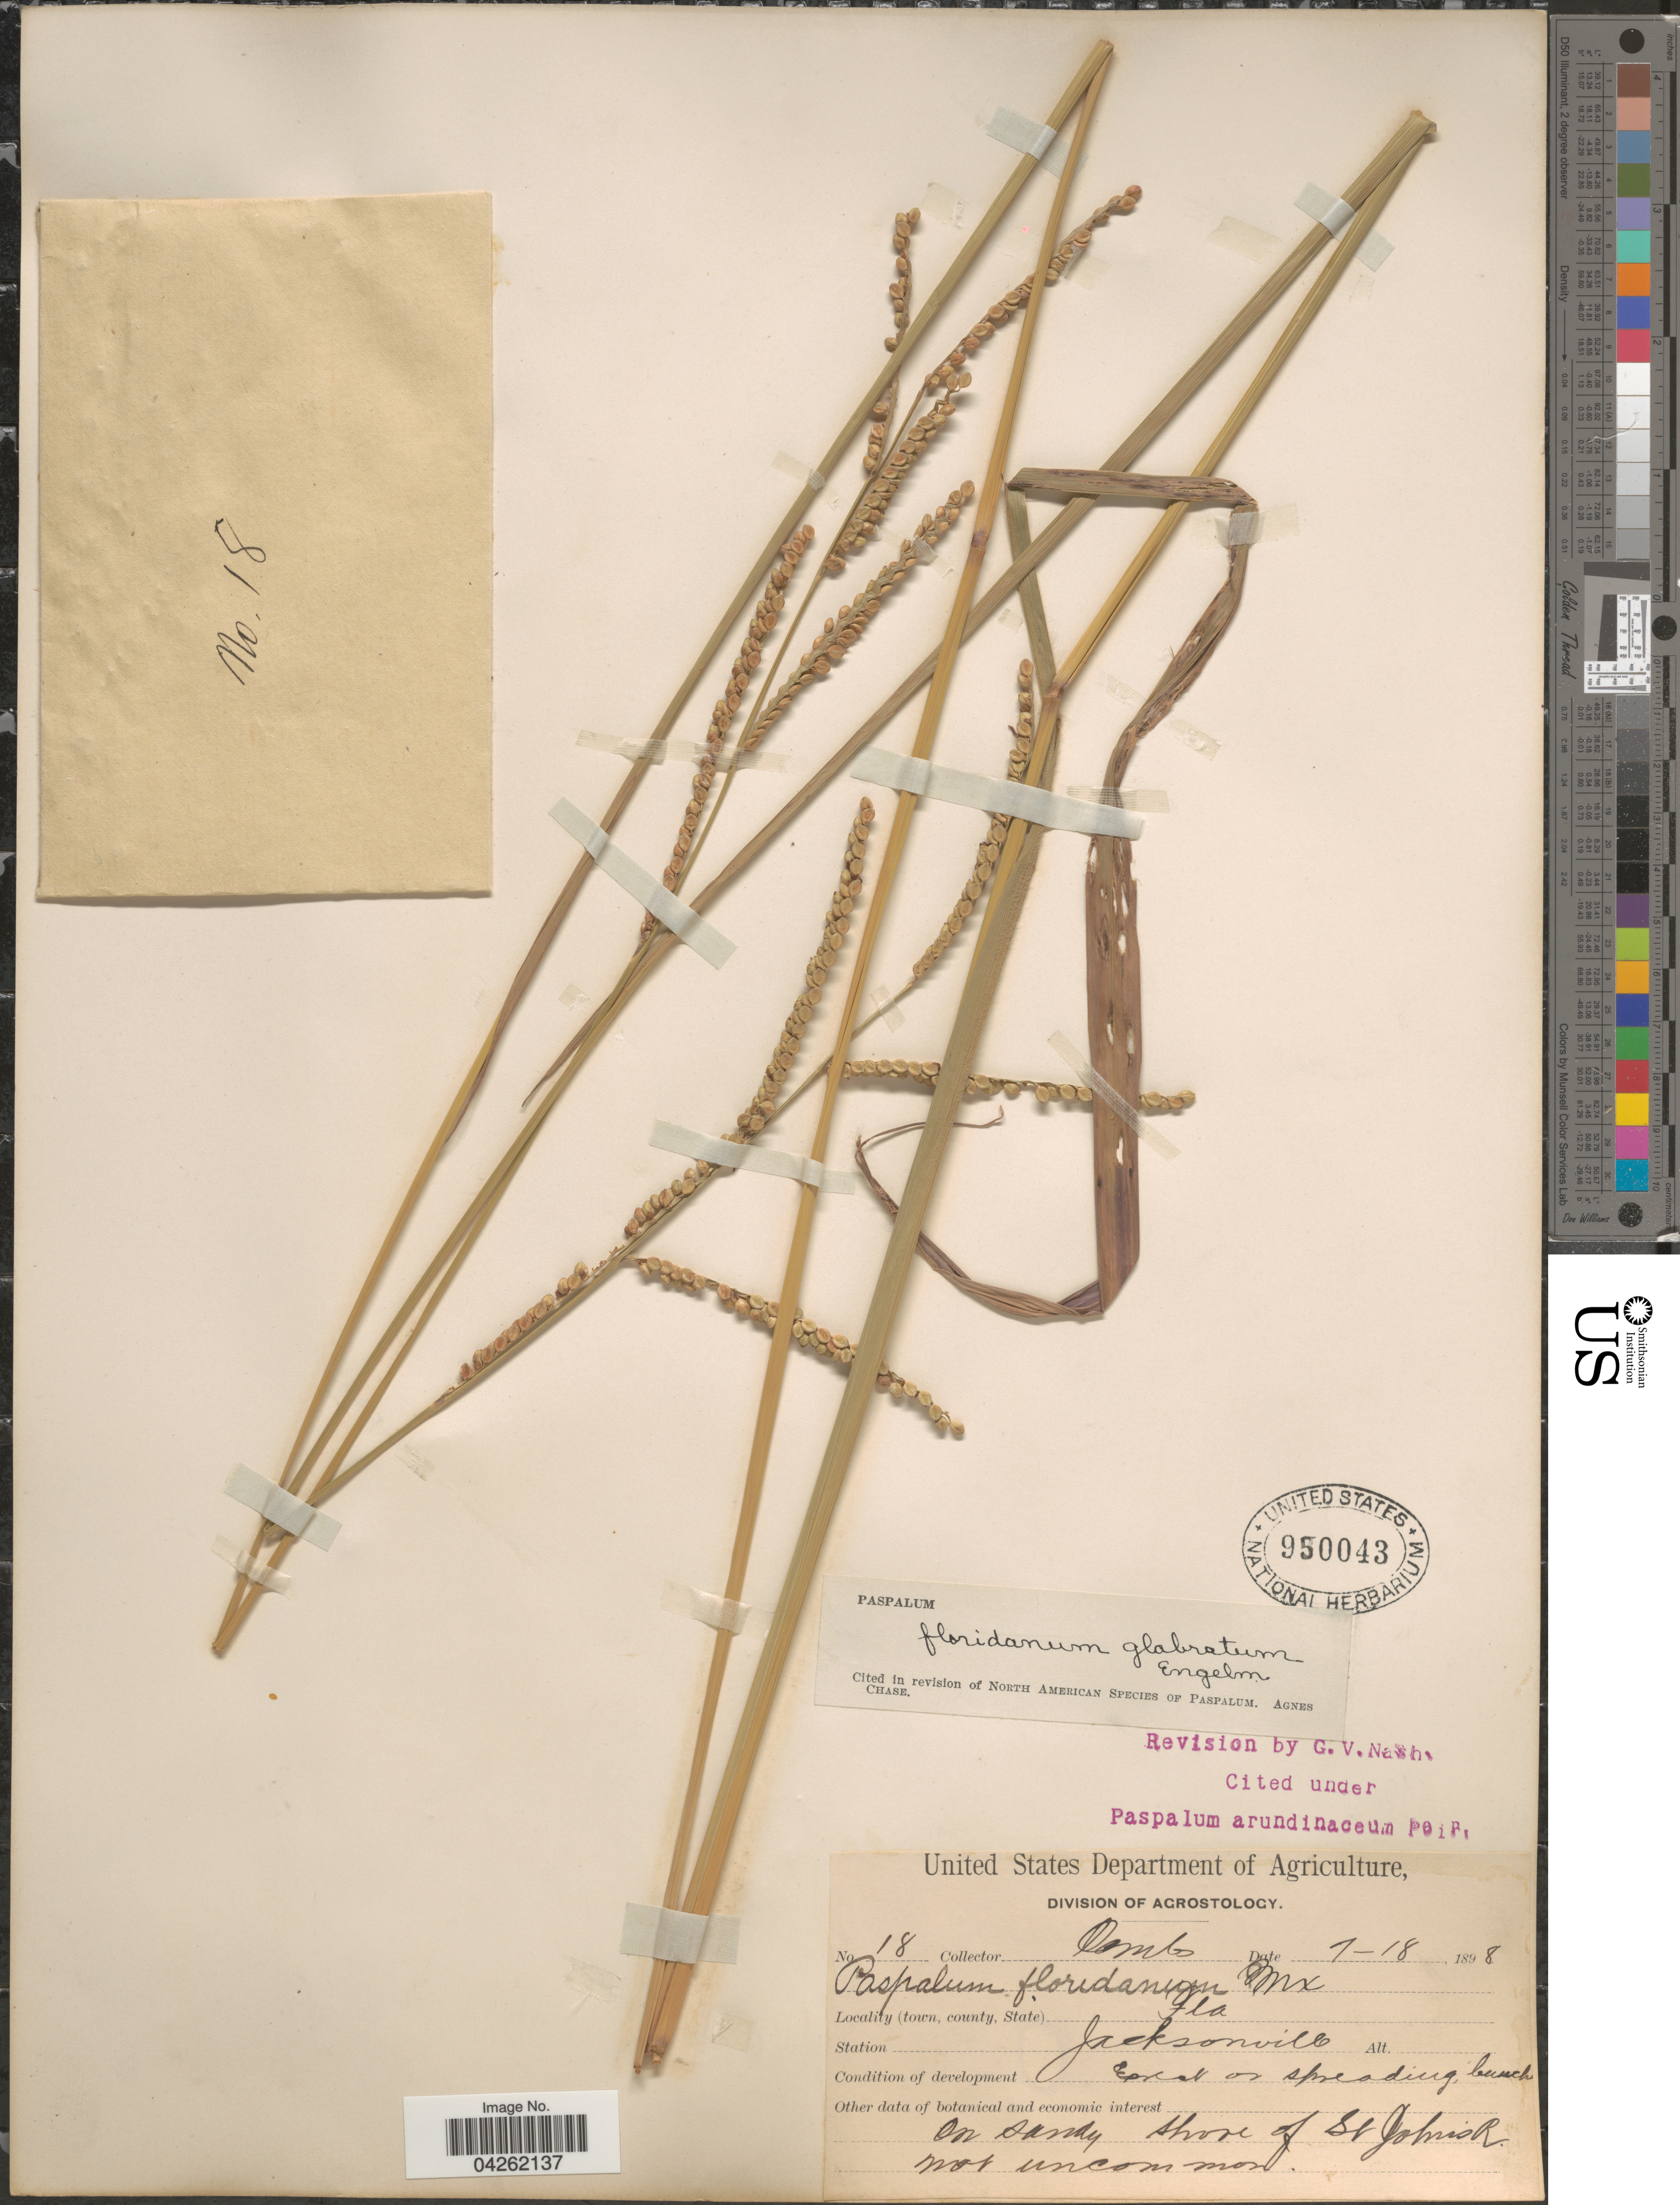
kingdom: Plantae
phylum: Tracheophyta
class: Liliopsida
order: Poales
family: Poaceae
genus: Paspalum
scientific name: Paspalum floridanum var. glabratum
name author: Engelm. ex Vasey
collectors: -. Combs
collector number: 18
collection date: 1898-07-18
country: United States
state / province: Florida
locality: Station Jacksonville. On sandy shore of St John's R.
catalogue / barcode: US 950043